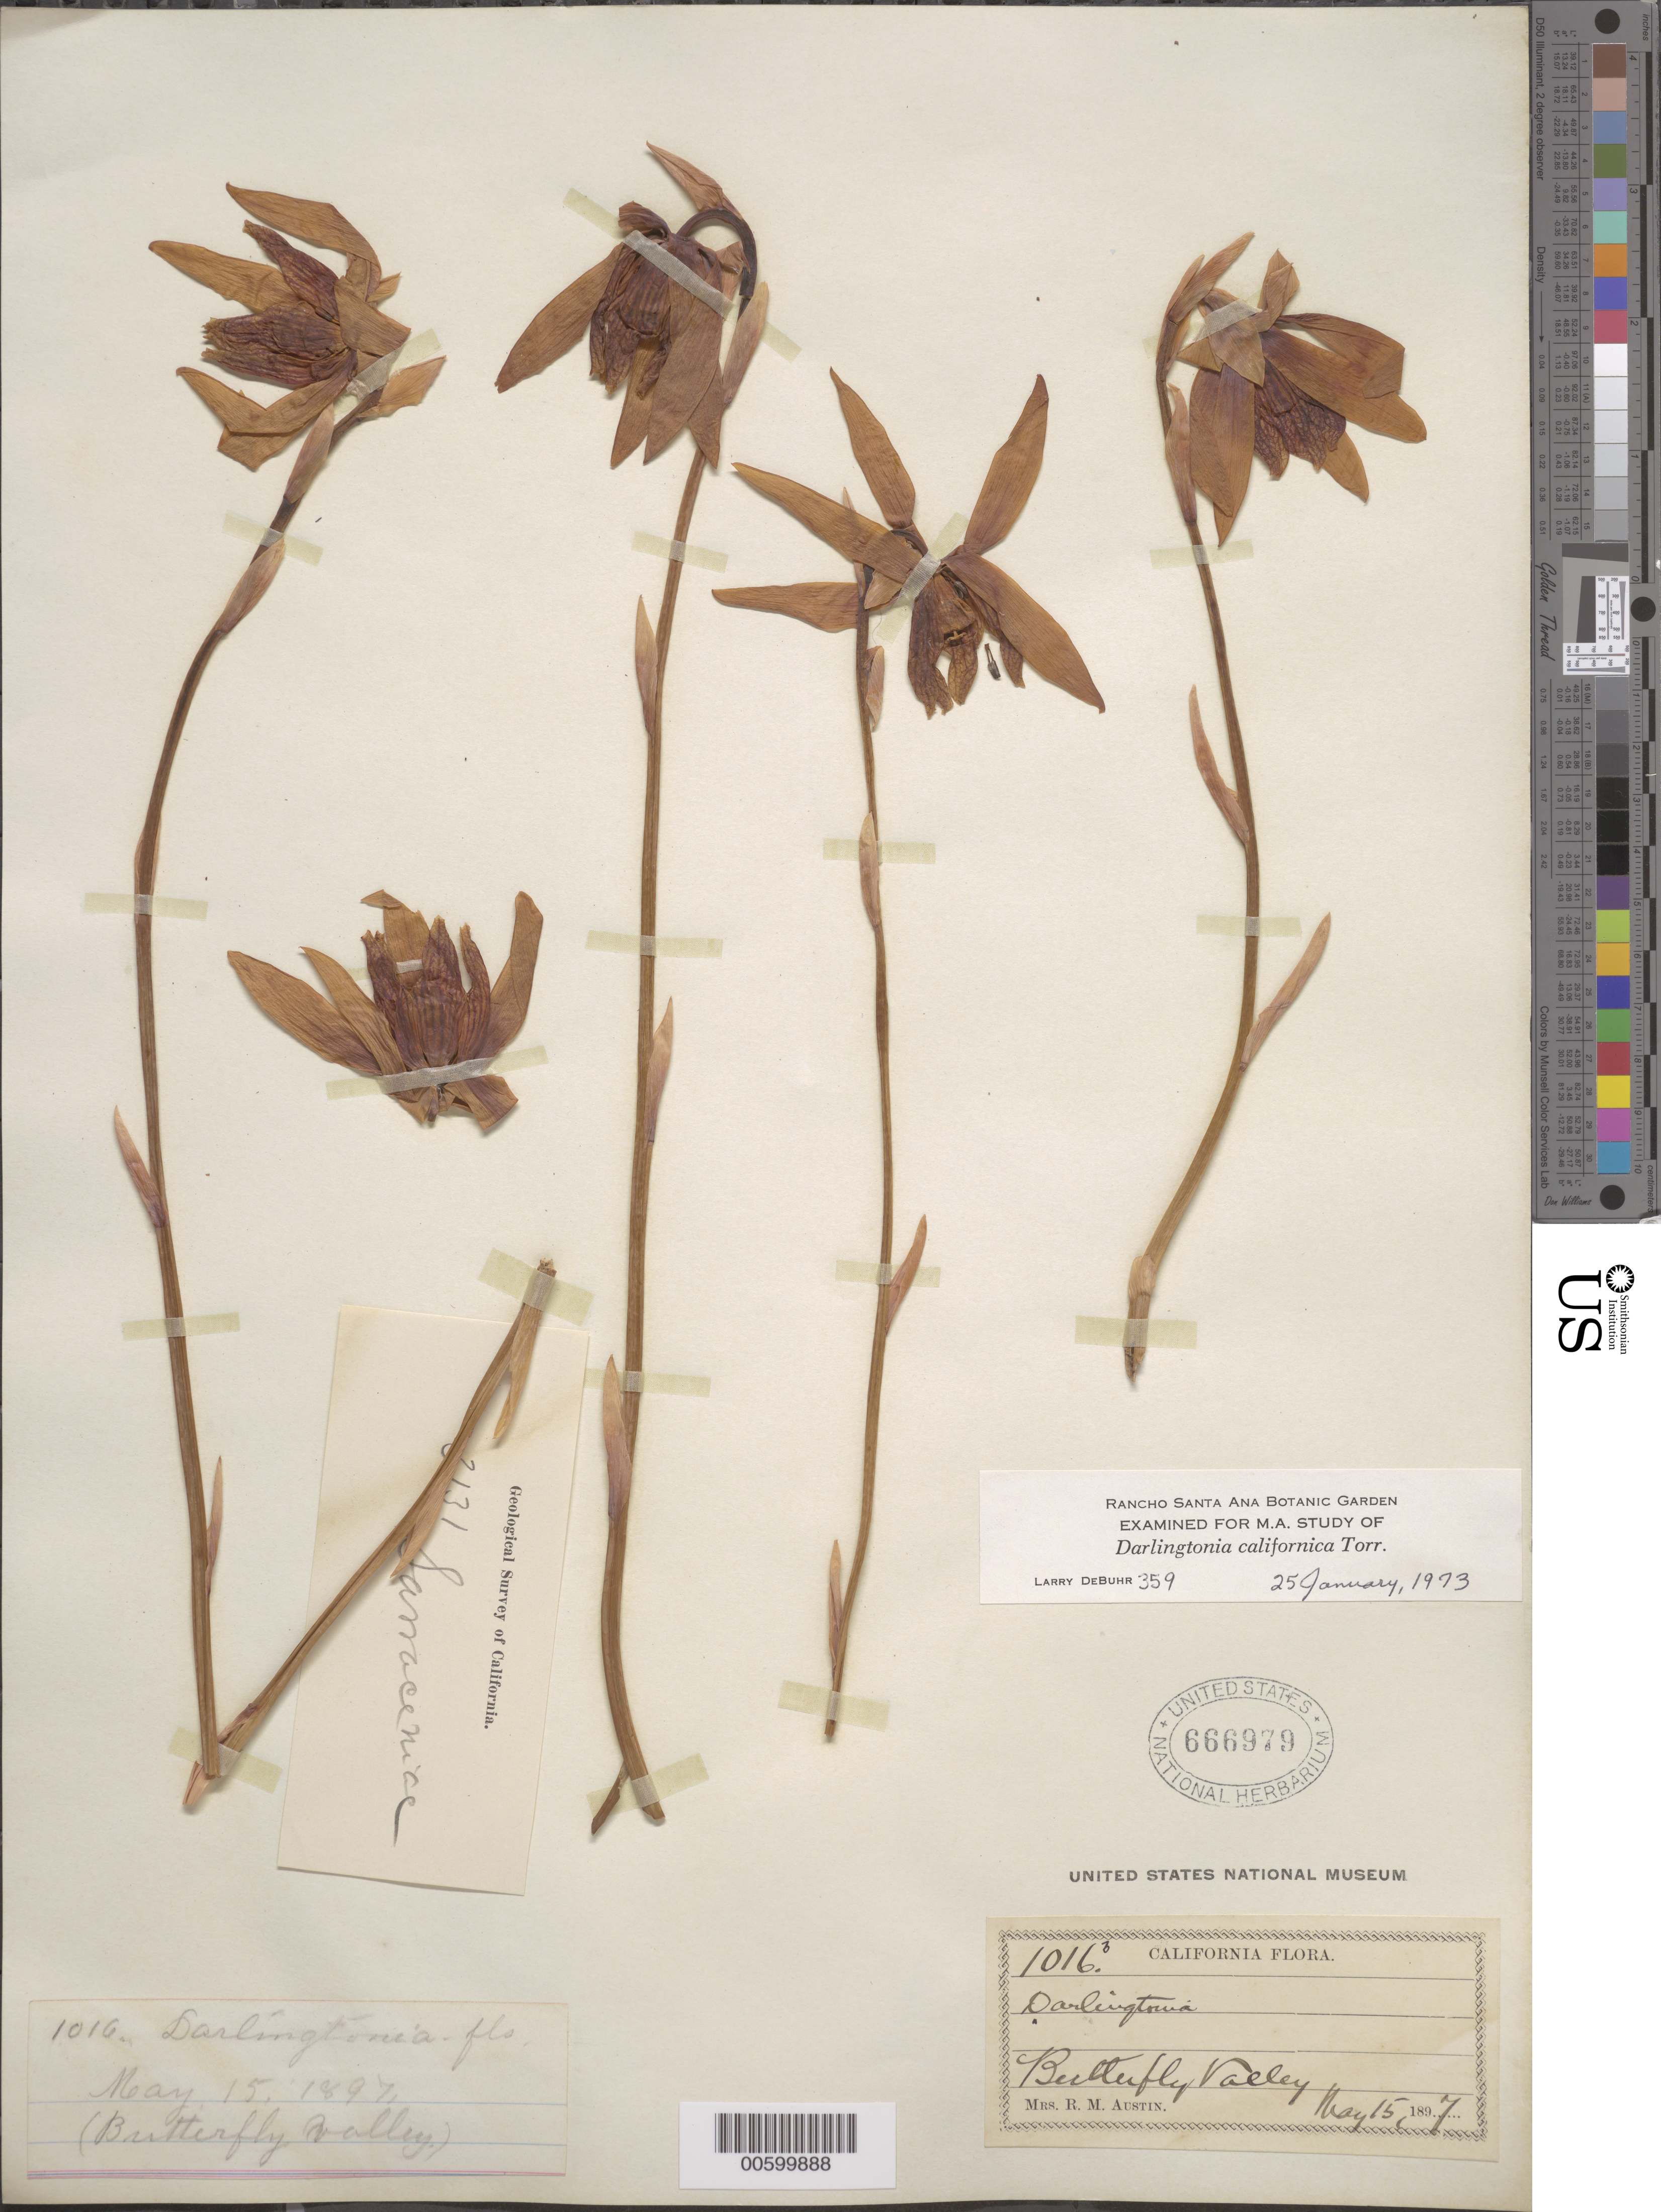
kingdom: Plantae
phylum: Tracheophyta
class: Magnoliopsida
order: Ericales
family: Sarraceniaceae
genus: Darlingtonia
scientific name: Darlingtonia californica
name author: Torr.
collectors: R. Austin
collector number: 1016b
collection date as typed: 15 May 1897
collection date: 1897-05-15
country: United States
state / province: California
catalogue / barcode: US 666979